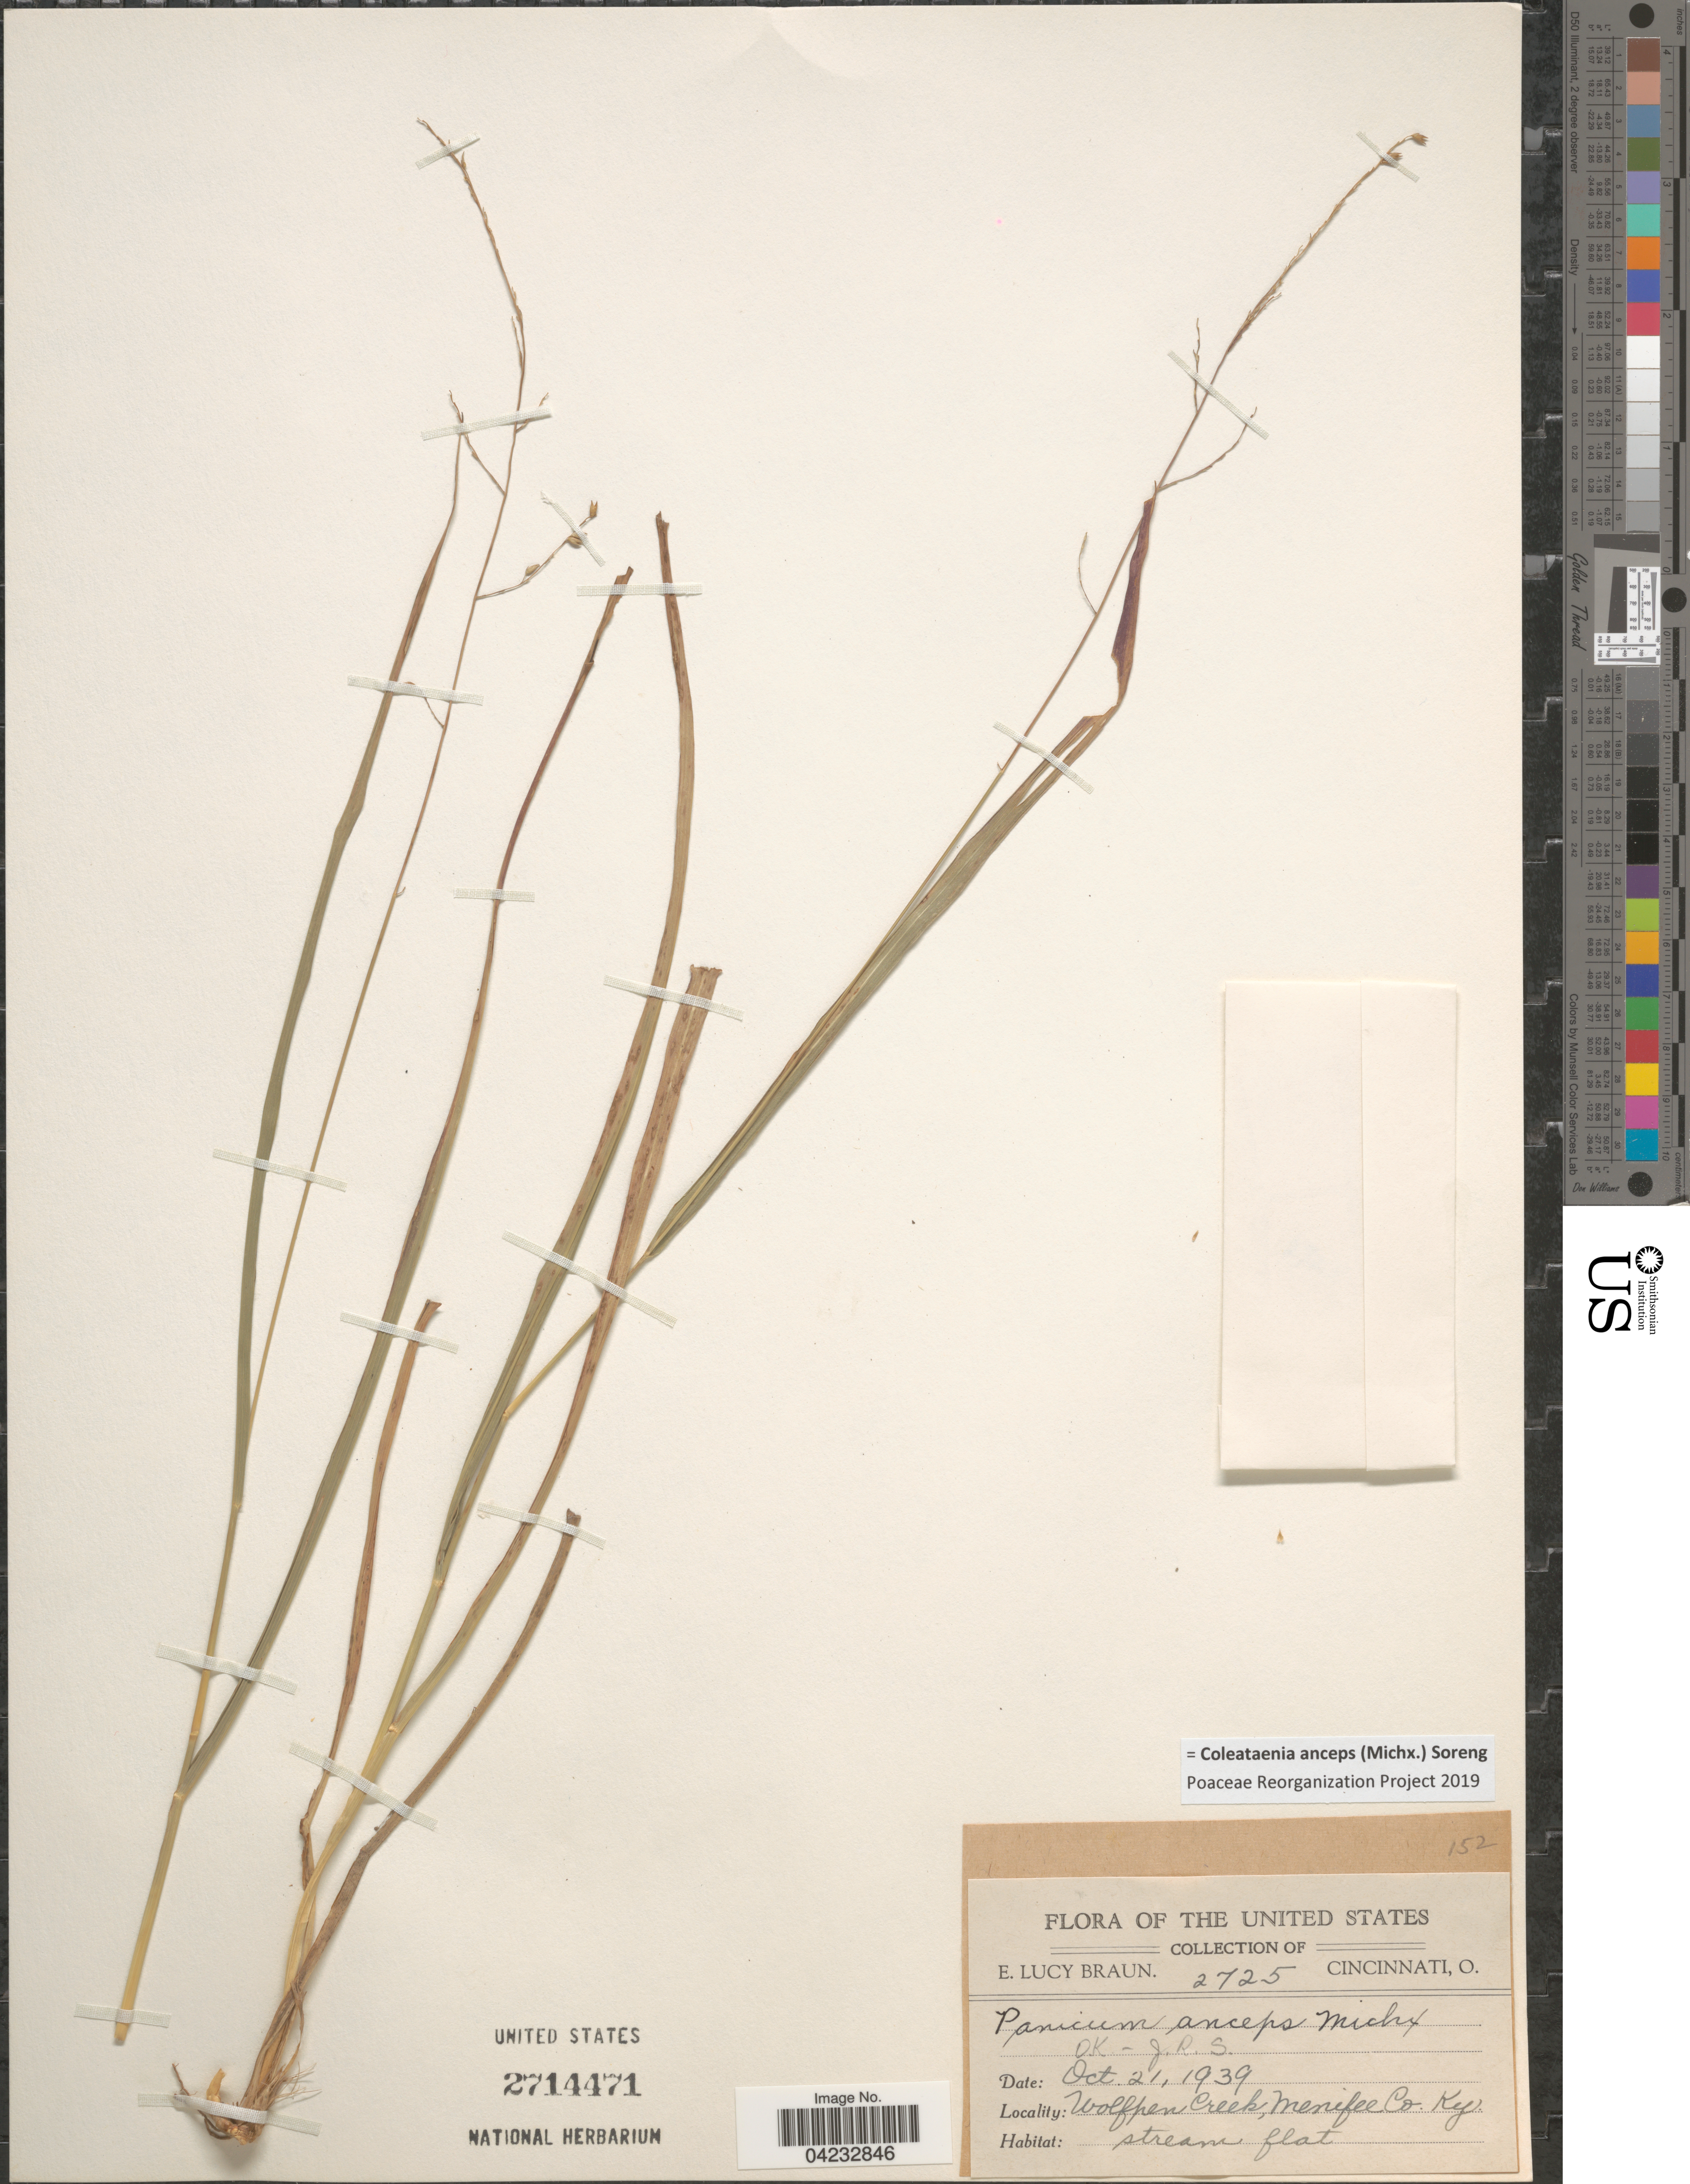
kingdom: Plantae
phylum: Tracheophyta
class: Liliopsida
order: Poales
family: Poaceae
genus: Coleataenia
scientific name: Coleataenia anceps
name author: (Michx.) Soreng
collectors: E. L. Braun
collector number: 2725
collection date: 1939-10-21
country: United States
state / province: Kentucky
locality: Wolfpen Creek, Menifee Co.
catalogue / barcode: US 2714471